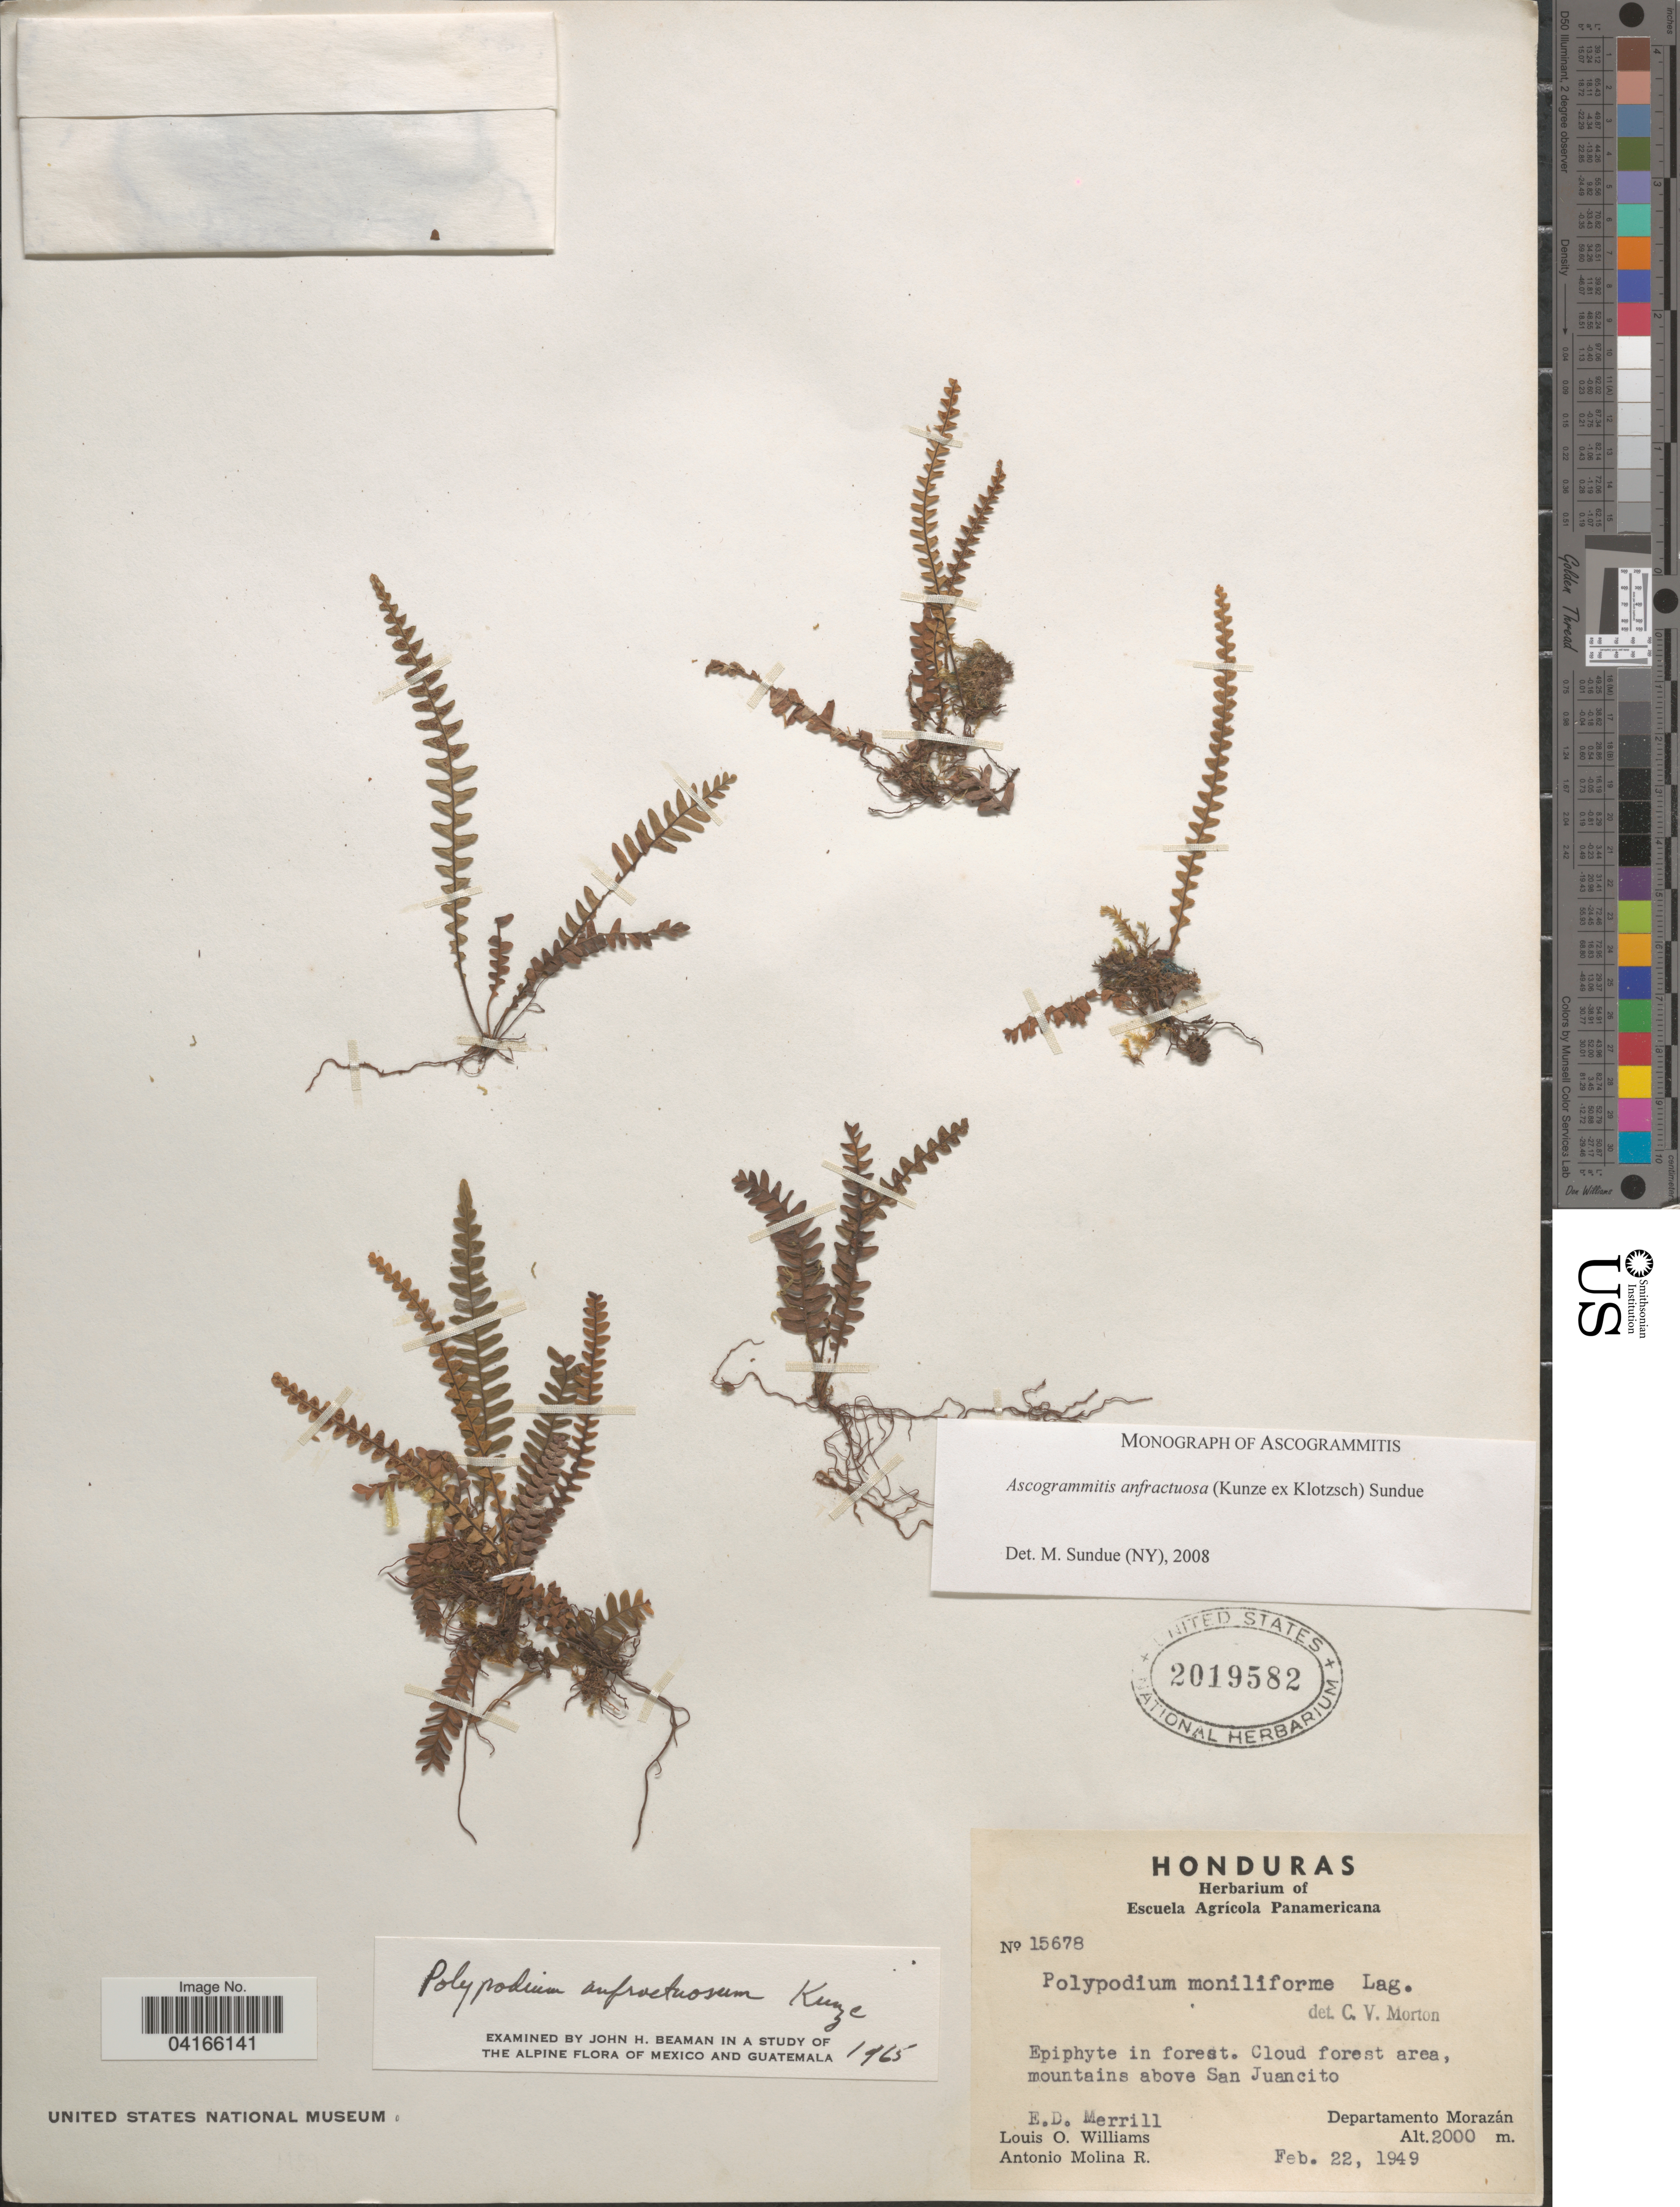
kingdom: Plantae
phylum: Tracheophyta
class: Polypodiopsida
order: Polypodiales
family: Polypodiaceae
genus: Ascogrammitis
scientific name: Ascogrammitis anfractuosa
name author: (Kunze ex Klotzsch) Sundue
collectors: E. D. Merrill, L. O. Williams & A. Molina R.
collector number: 15678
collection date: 1949-02-22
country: Honduras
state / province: Fco. Morazán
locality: Cloud forest area, mountains above San Juancito. Departamento Morazán.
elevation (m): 2000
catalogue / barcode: US 2019582